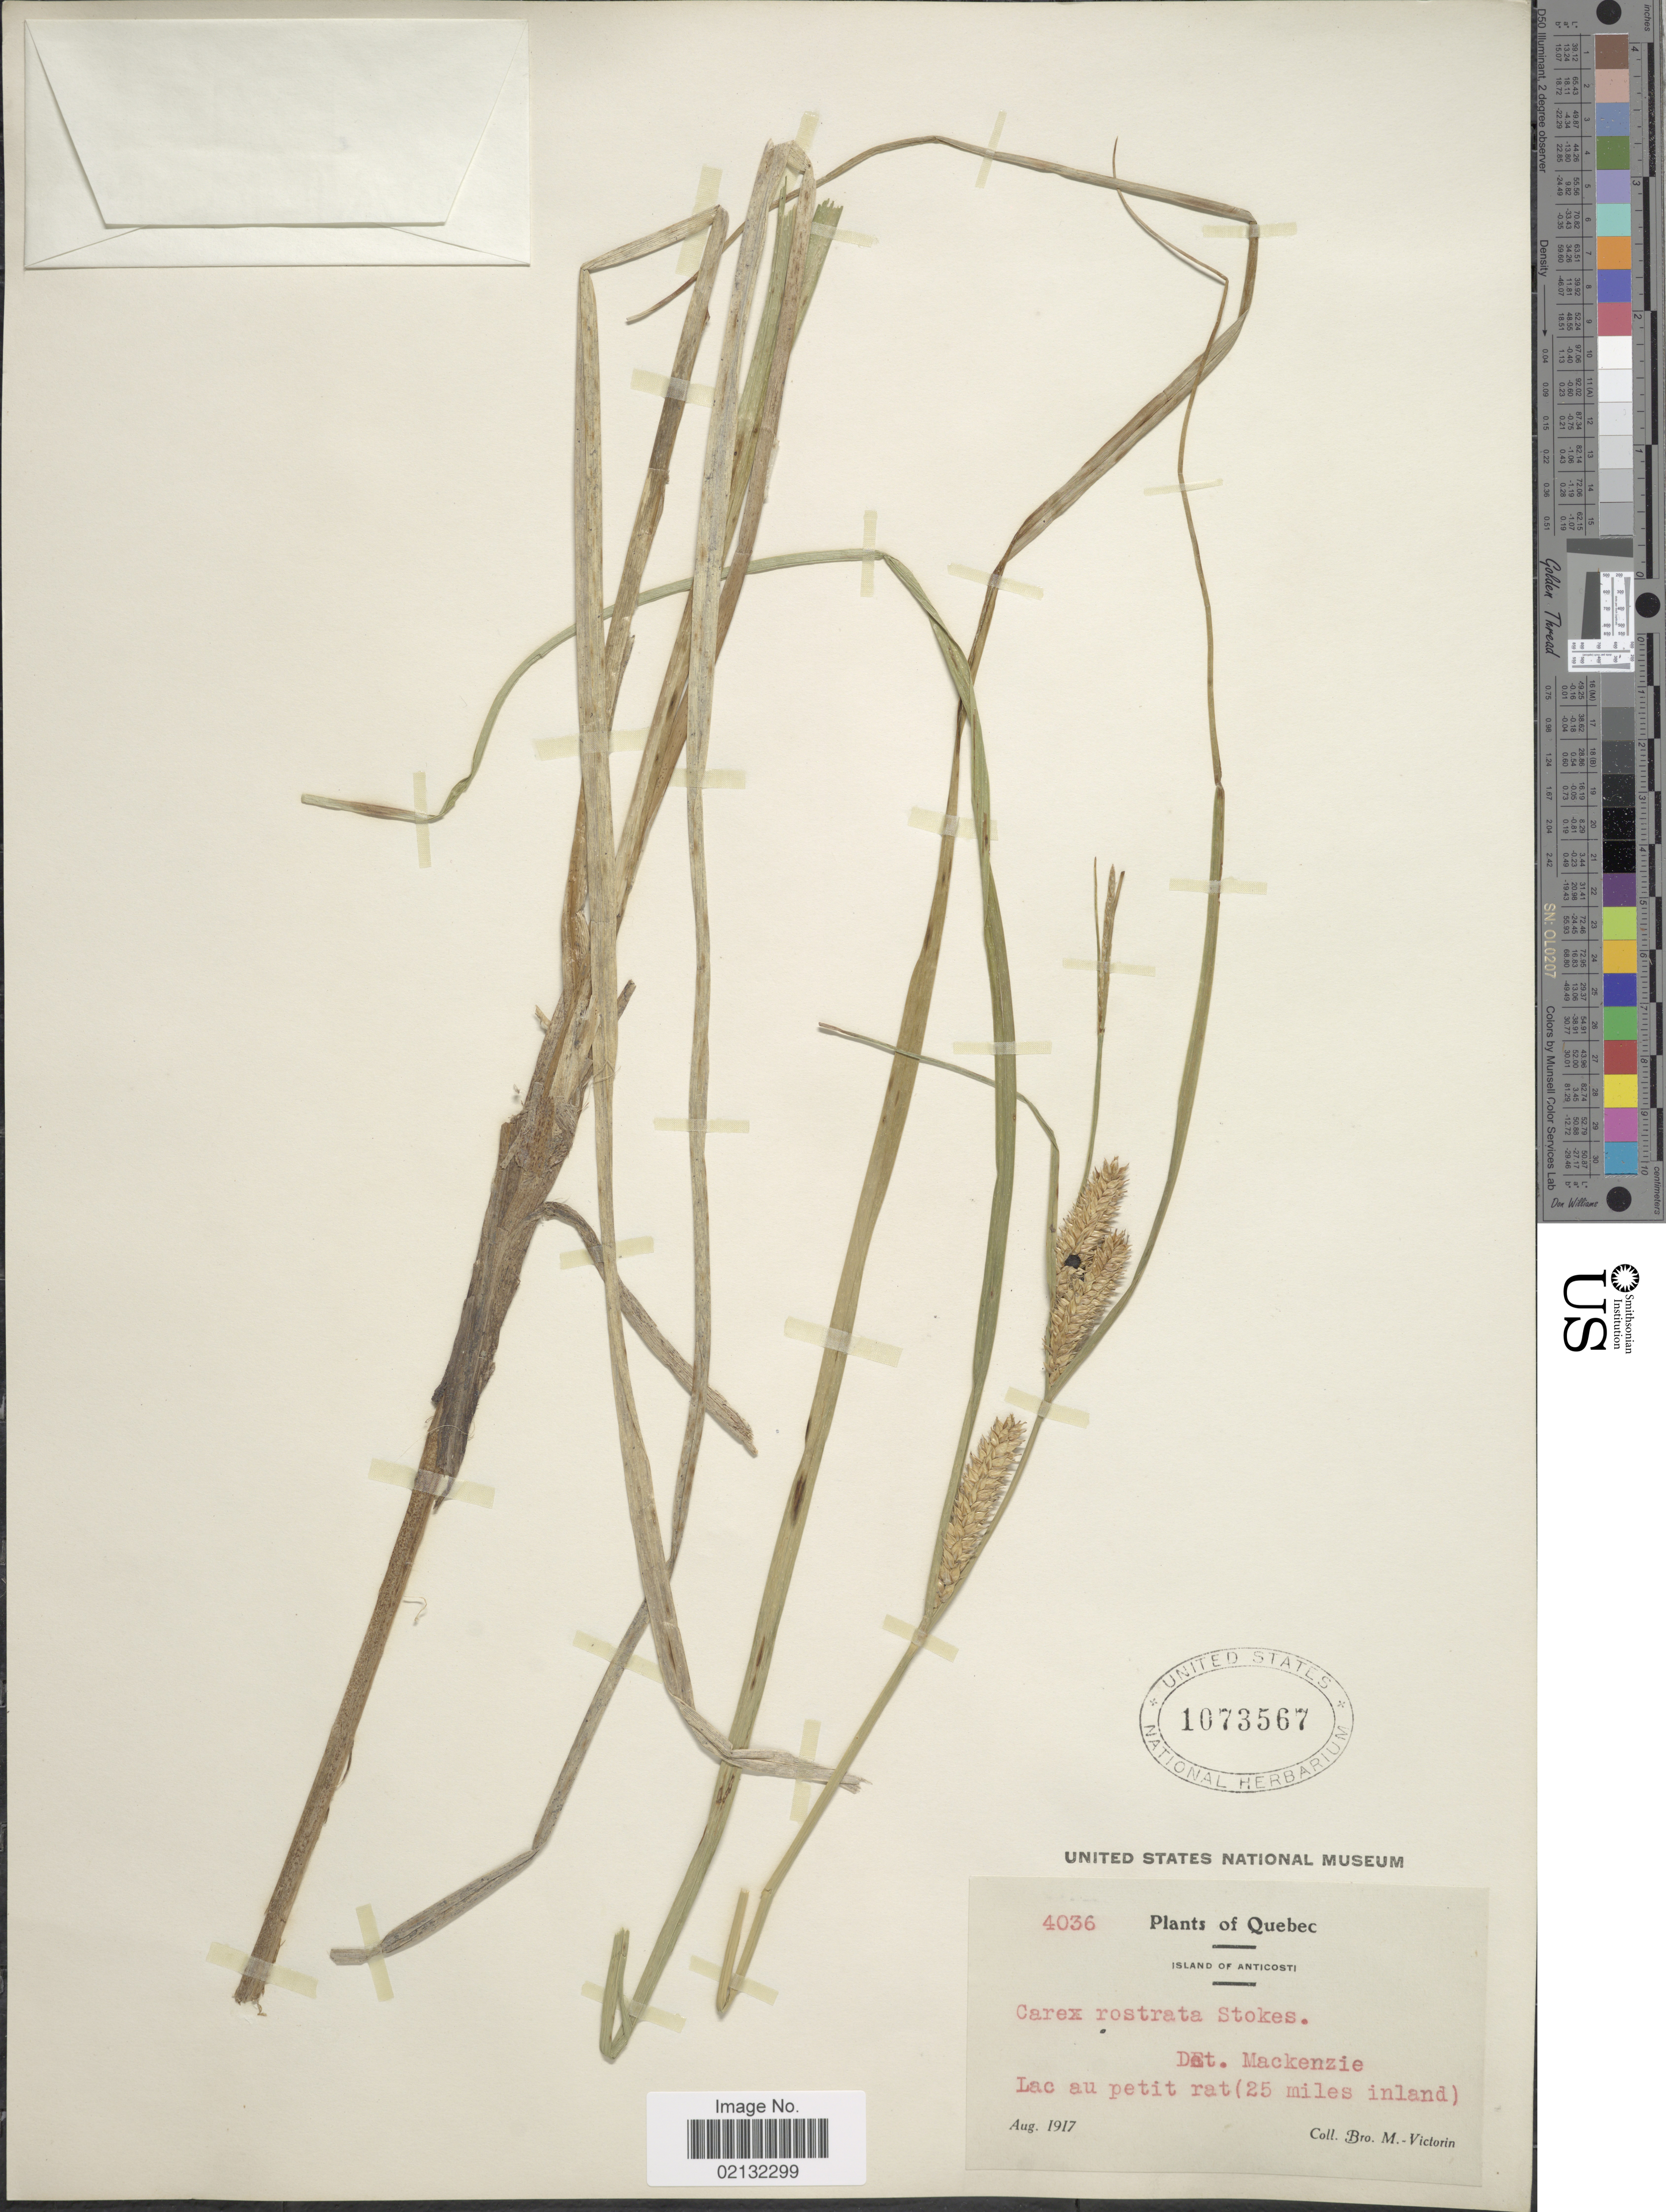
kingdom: Plantae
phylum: Tracheophyta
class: Liliopsida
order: Poales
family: Cyperaceae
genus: Carex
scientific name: Carex rostrata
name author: Stokes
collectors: Fr. Marie-Victorin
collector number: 4036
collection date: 1917-08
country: Canada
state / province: Quebec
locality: Island of Anticosti, Lac au petit rat (25 miles inland)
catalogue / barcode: US 1073567